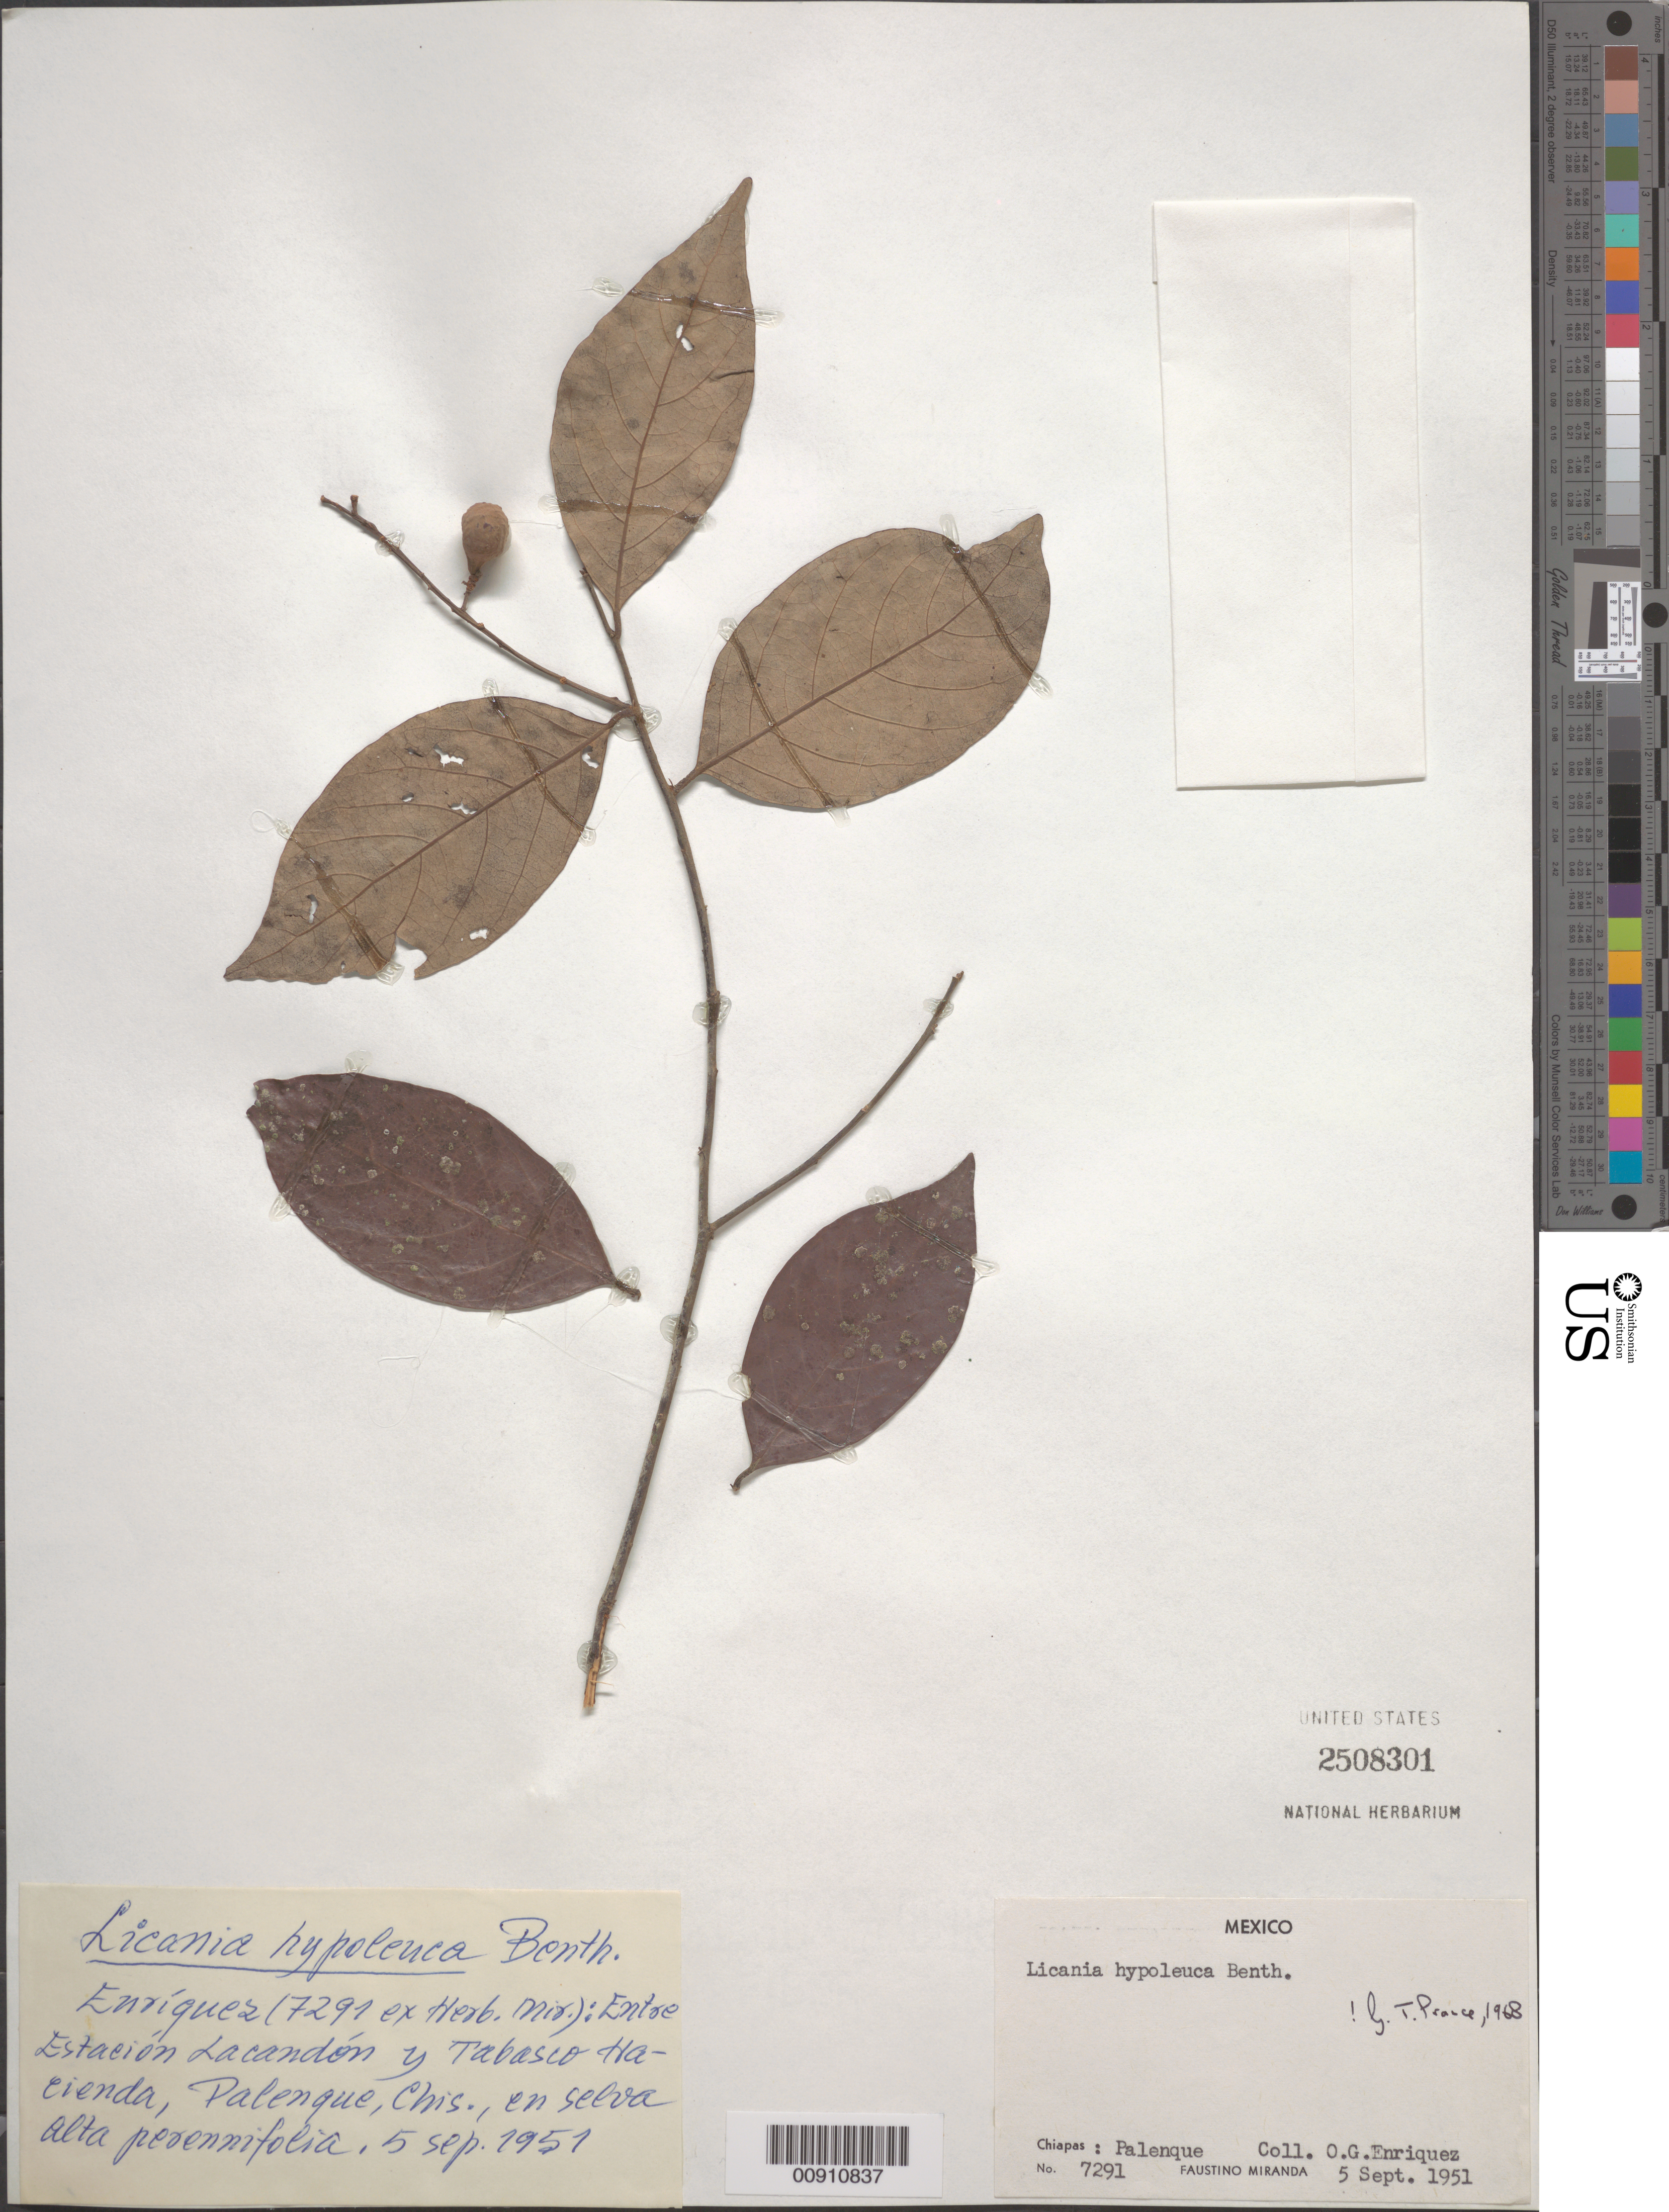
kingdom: Plantae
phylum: Tracheophyta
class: Magnoliopsida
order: Malpighiales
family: Chrysobalanaceae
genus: Licania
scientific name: Licania hypoleuca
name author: Benth.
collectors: O. Enriquez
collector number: F. Miranda No. 7291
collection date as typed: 05 Sep 1951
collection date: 1951-09-05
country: Mexico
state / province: Chiapas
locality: Entre Estación Lacandón y Tabasco Hacienda, Palenque, Chiapas.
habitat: En selva alta perennifolia.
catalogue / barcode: US 2508301